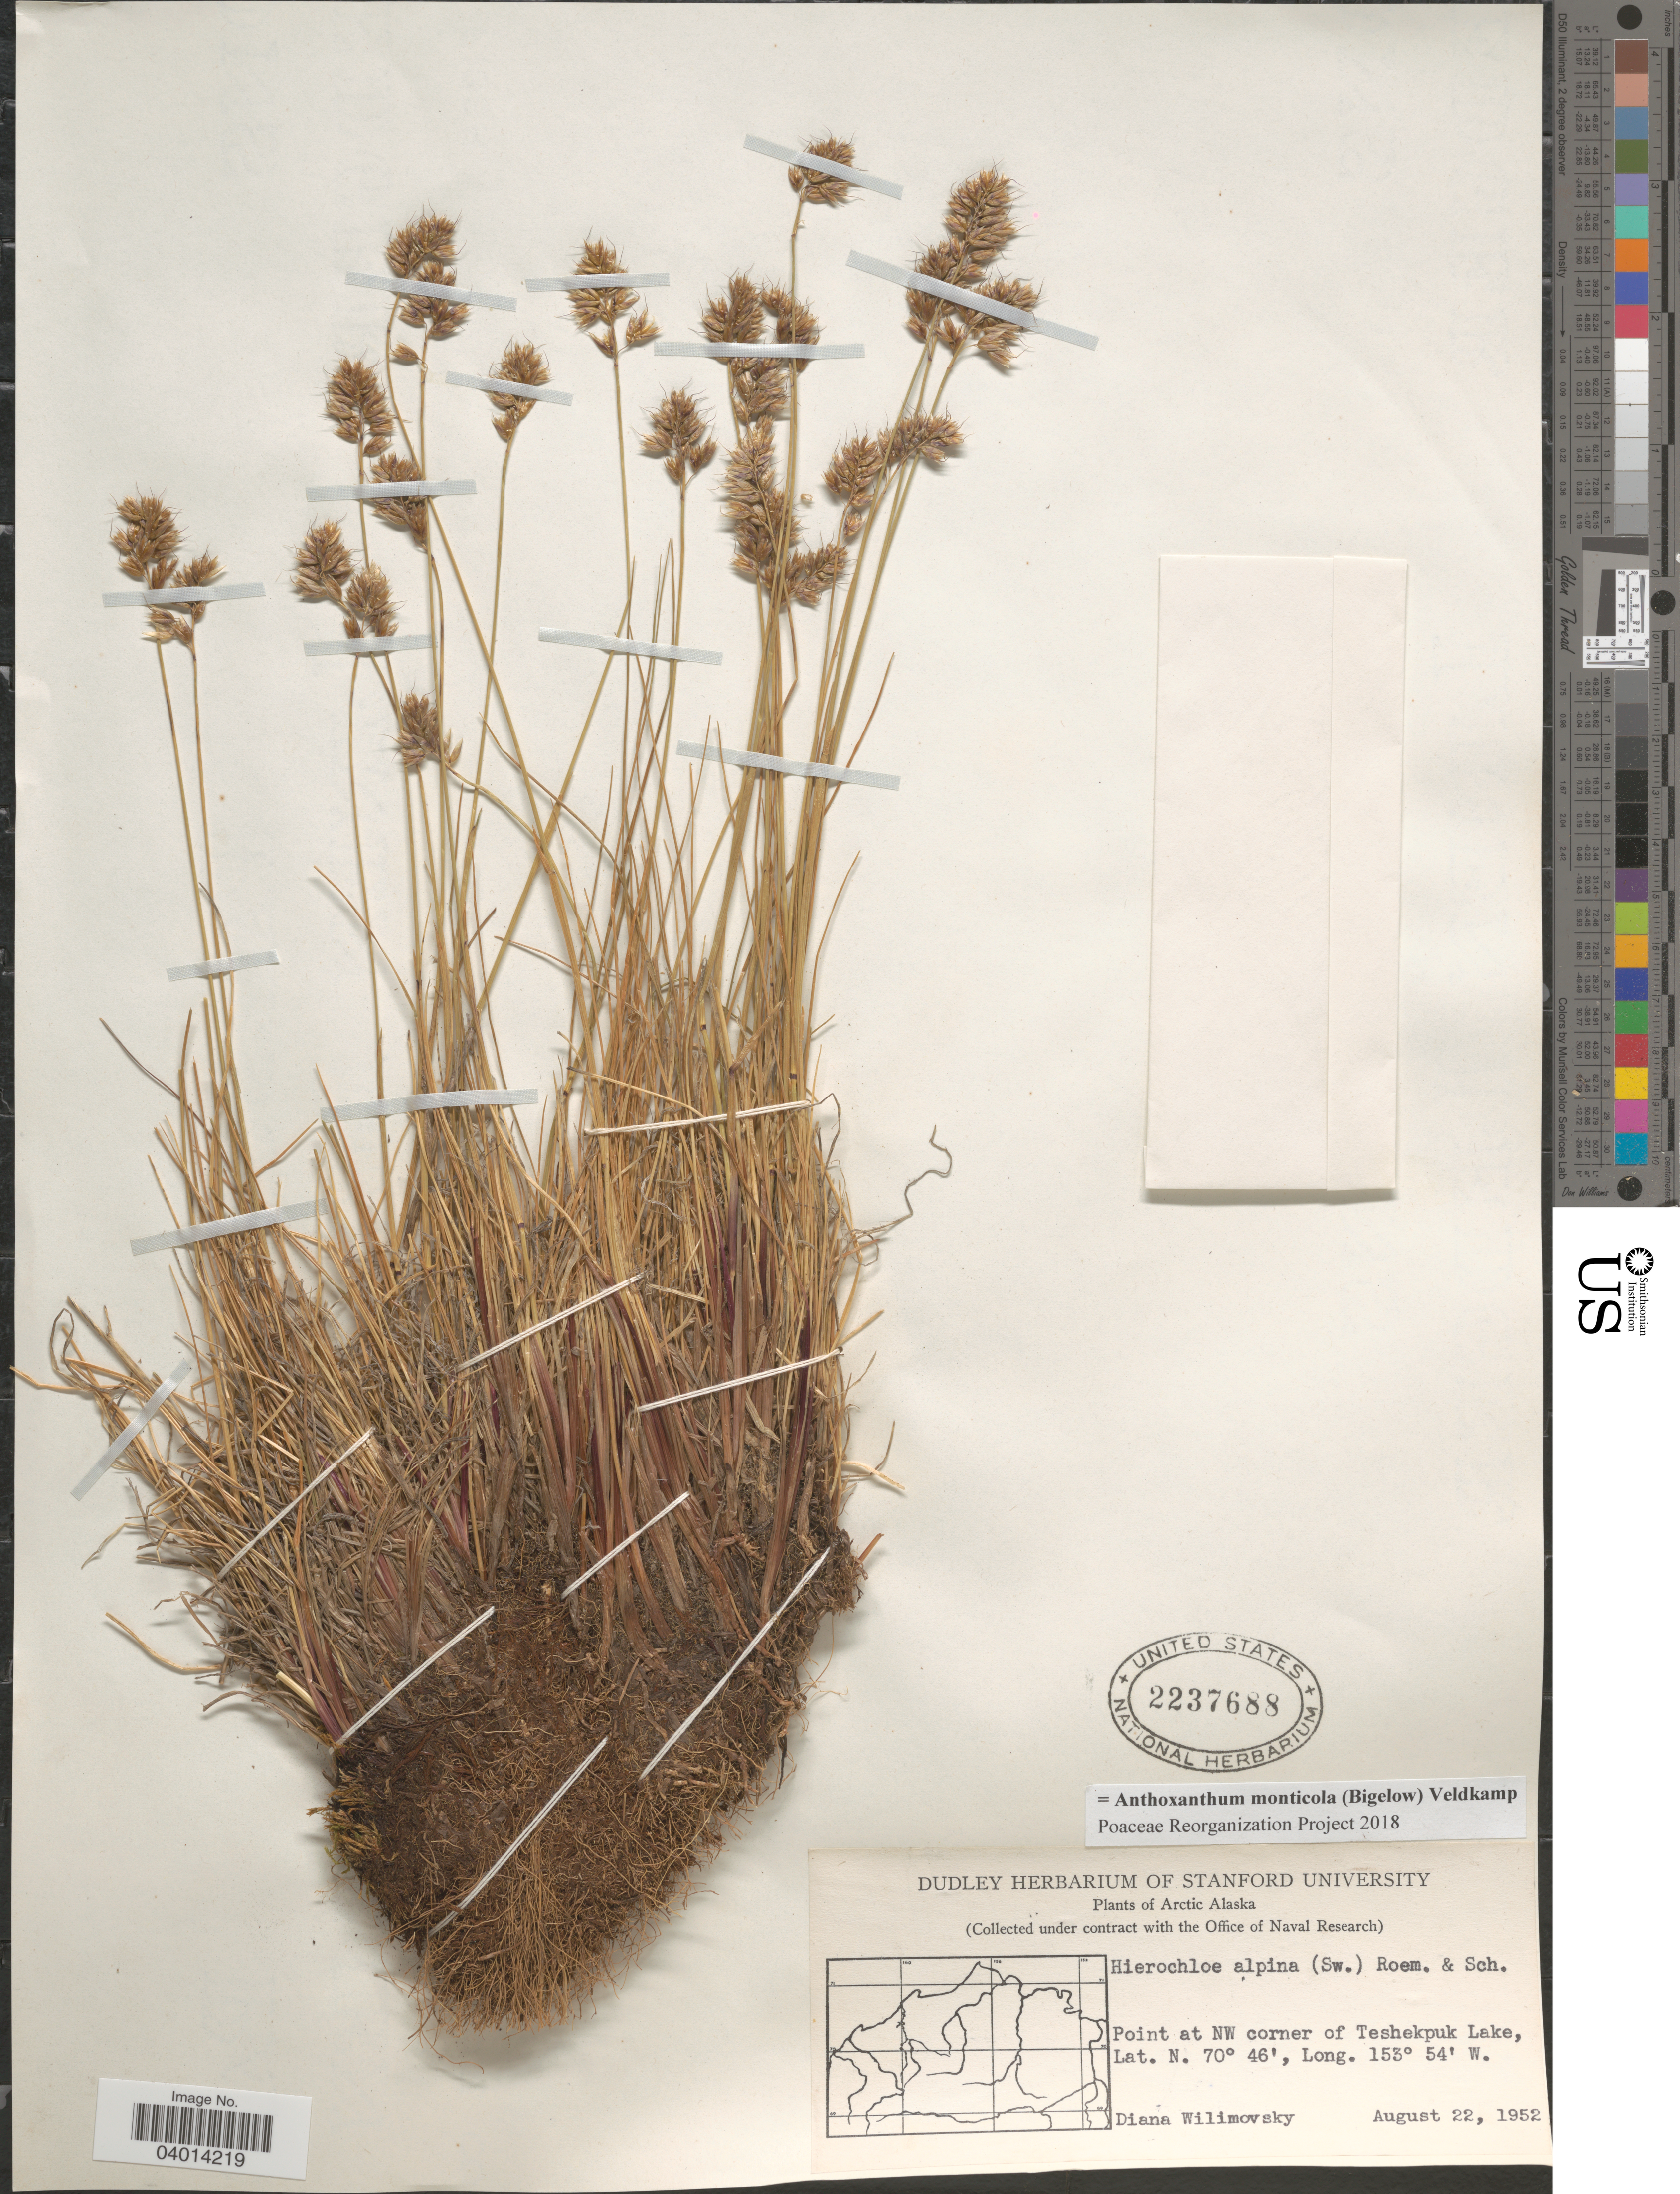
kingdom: Plantae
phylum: Tracheophyta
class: Liliopsida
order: Poales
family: Poaceae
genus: Anthoxanthum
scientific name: Anthoxanthum monticola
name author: (Bigelow) Veldkamp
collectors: D. Wilimovsky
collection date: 1952-08-22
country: United States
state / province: Alaska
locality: Arctic Alaska. Point at NW corner of Teshekpuk Lake.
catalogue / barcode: US 2237688